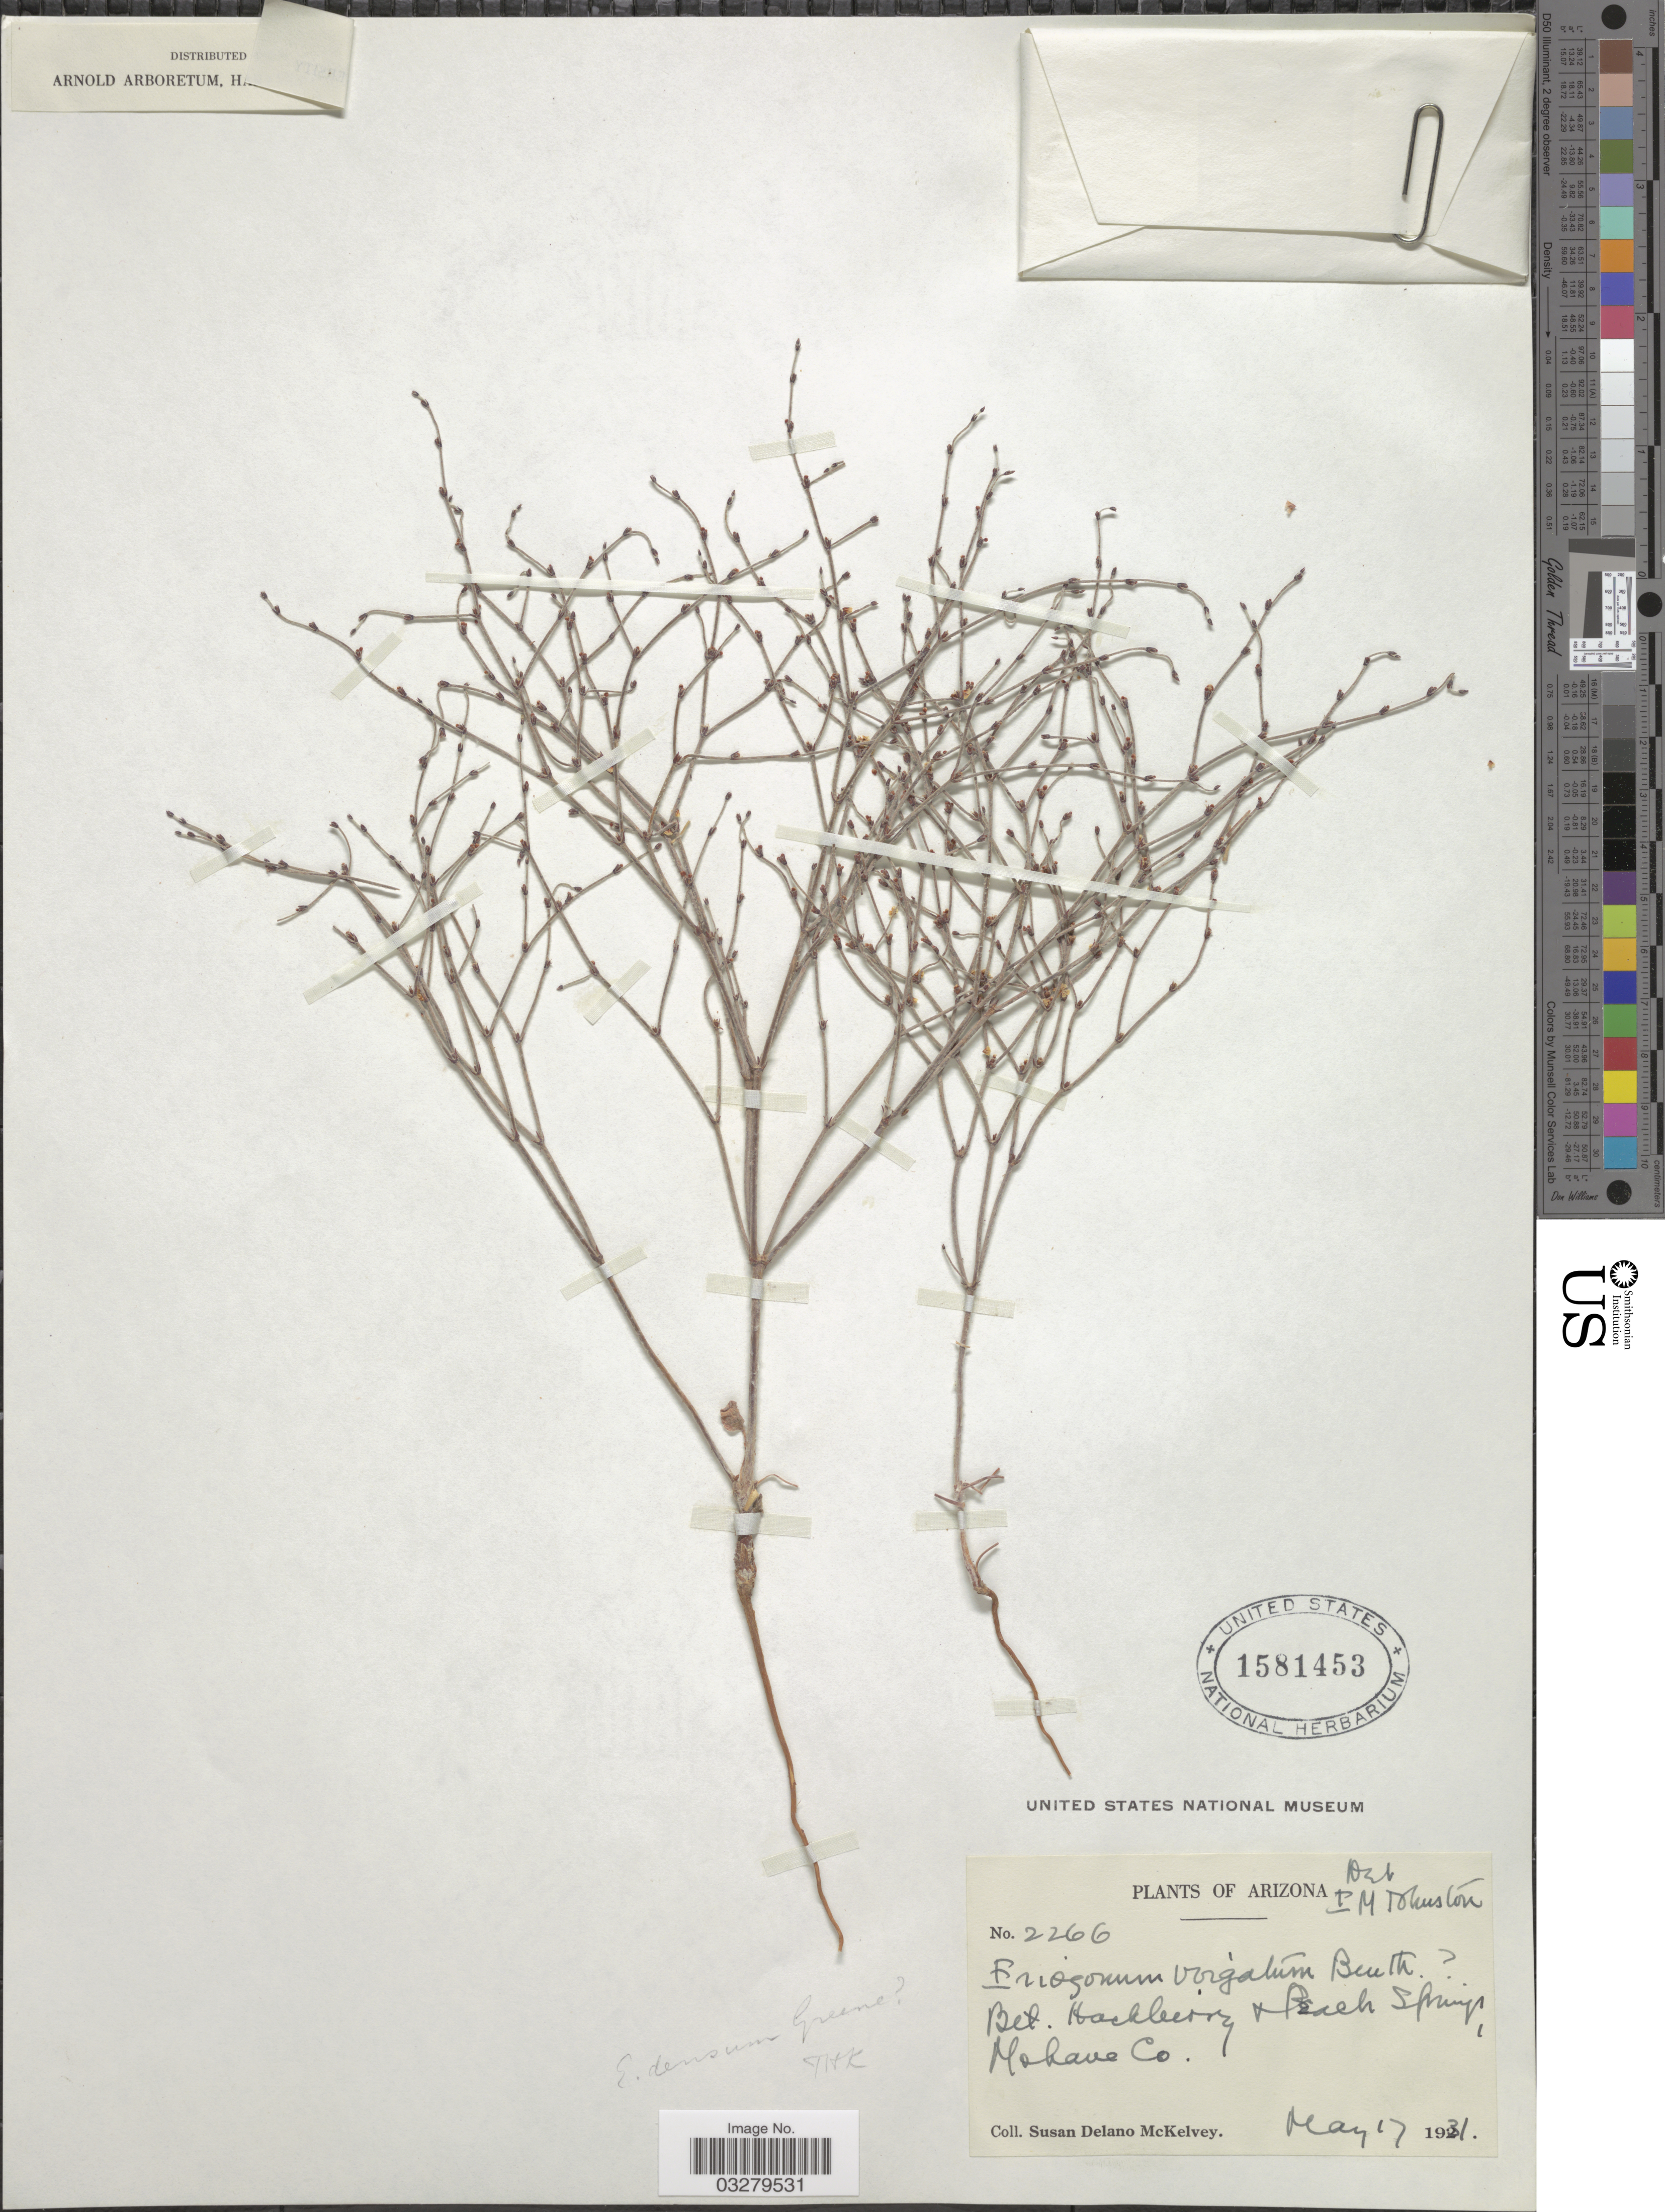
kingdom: Plantae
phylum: Tracheophyta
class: Magnoliopsida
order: Caryophyllales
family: Polygonaceae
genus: Eriogonum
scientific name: Eriogonum palmerianum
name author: Reveal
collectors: S. A. McKelvey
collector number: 2266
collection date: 1931-05-17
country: United States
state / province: Arizona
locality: Bet. Hackberry + Beach Spring, Mohave Co.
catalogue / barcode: US 1581453